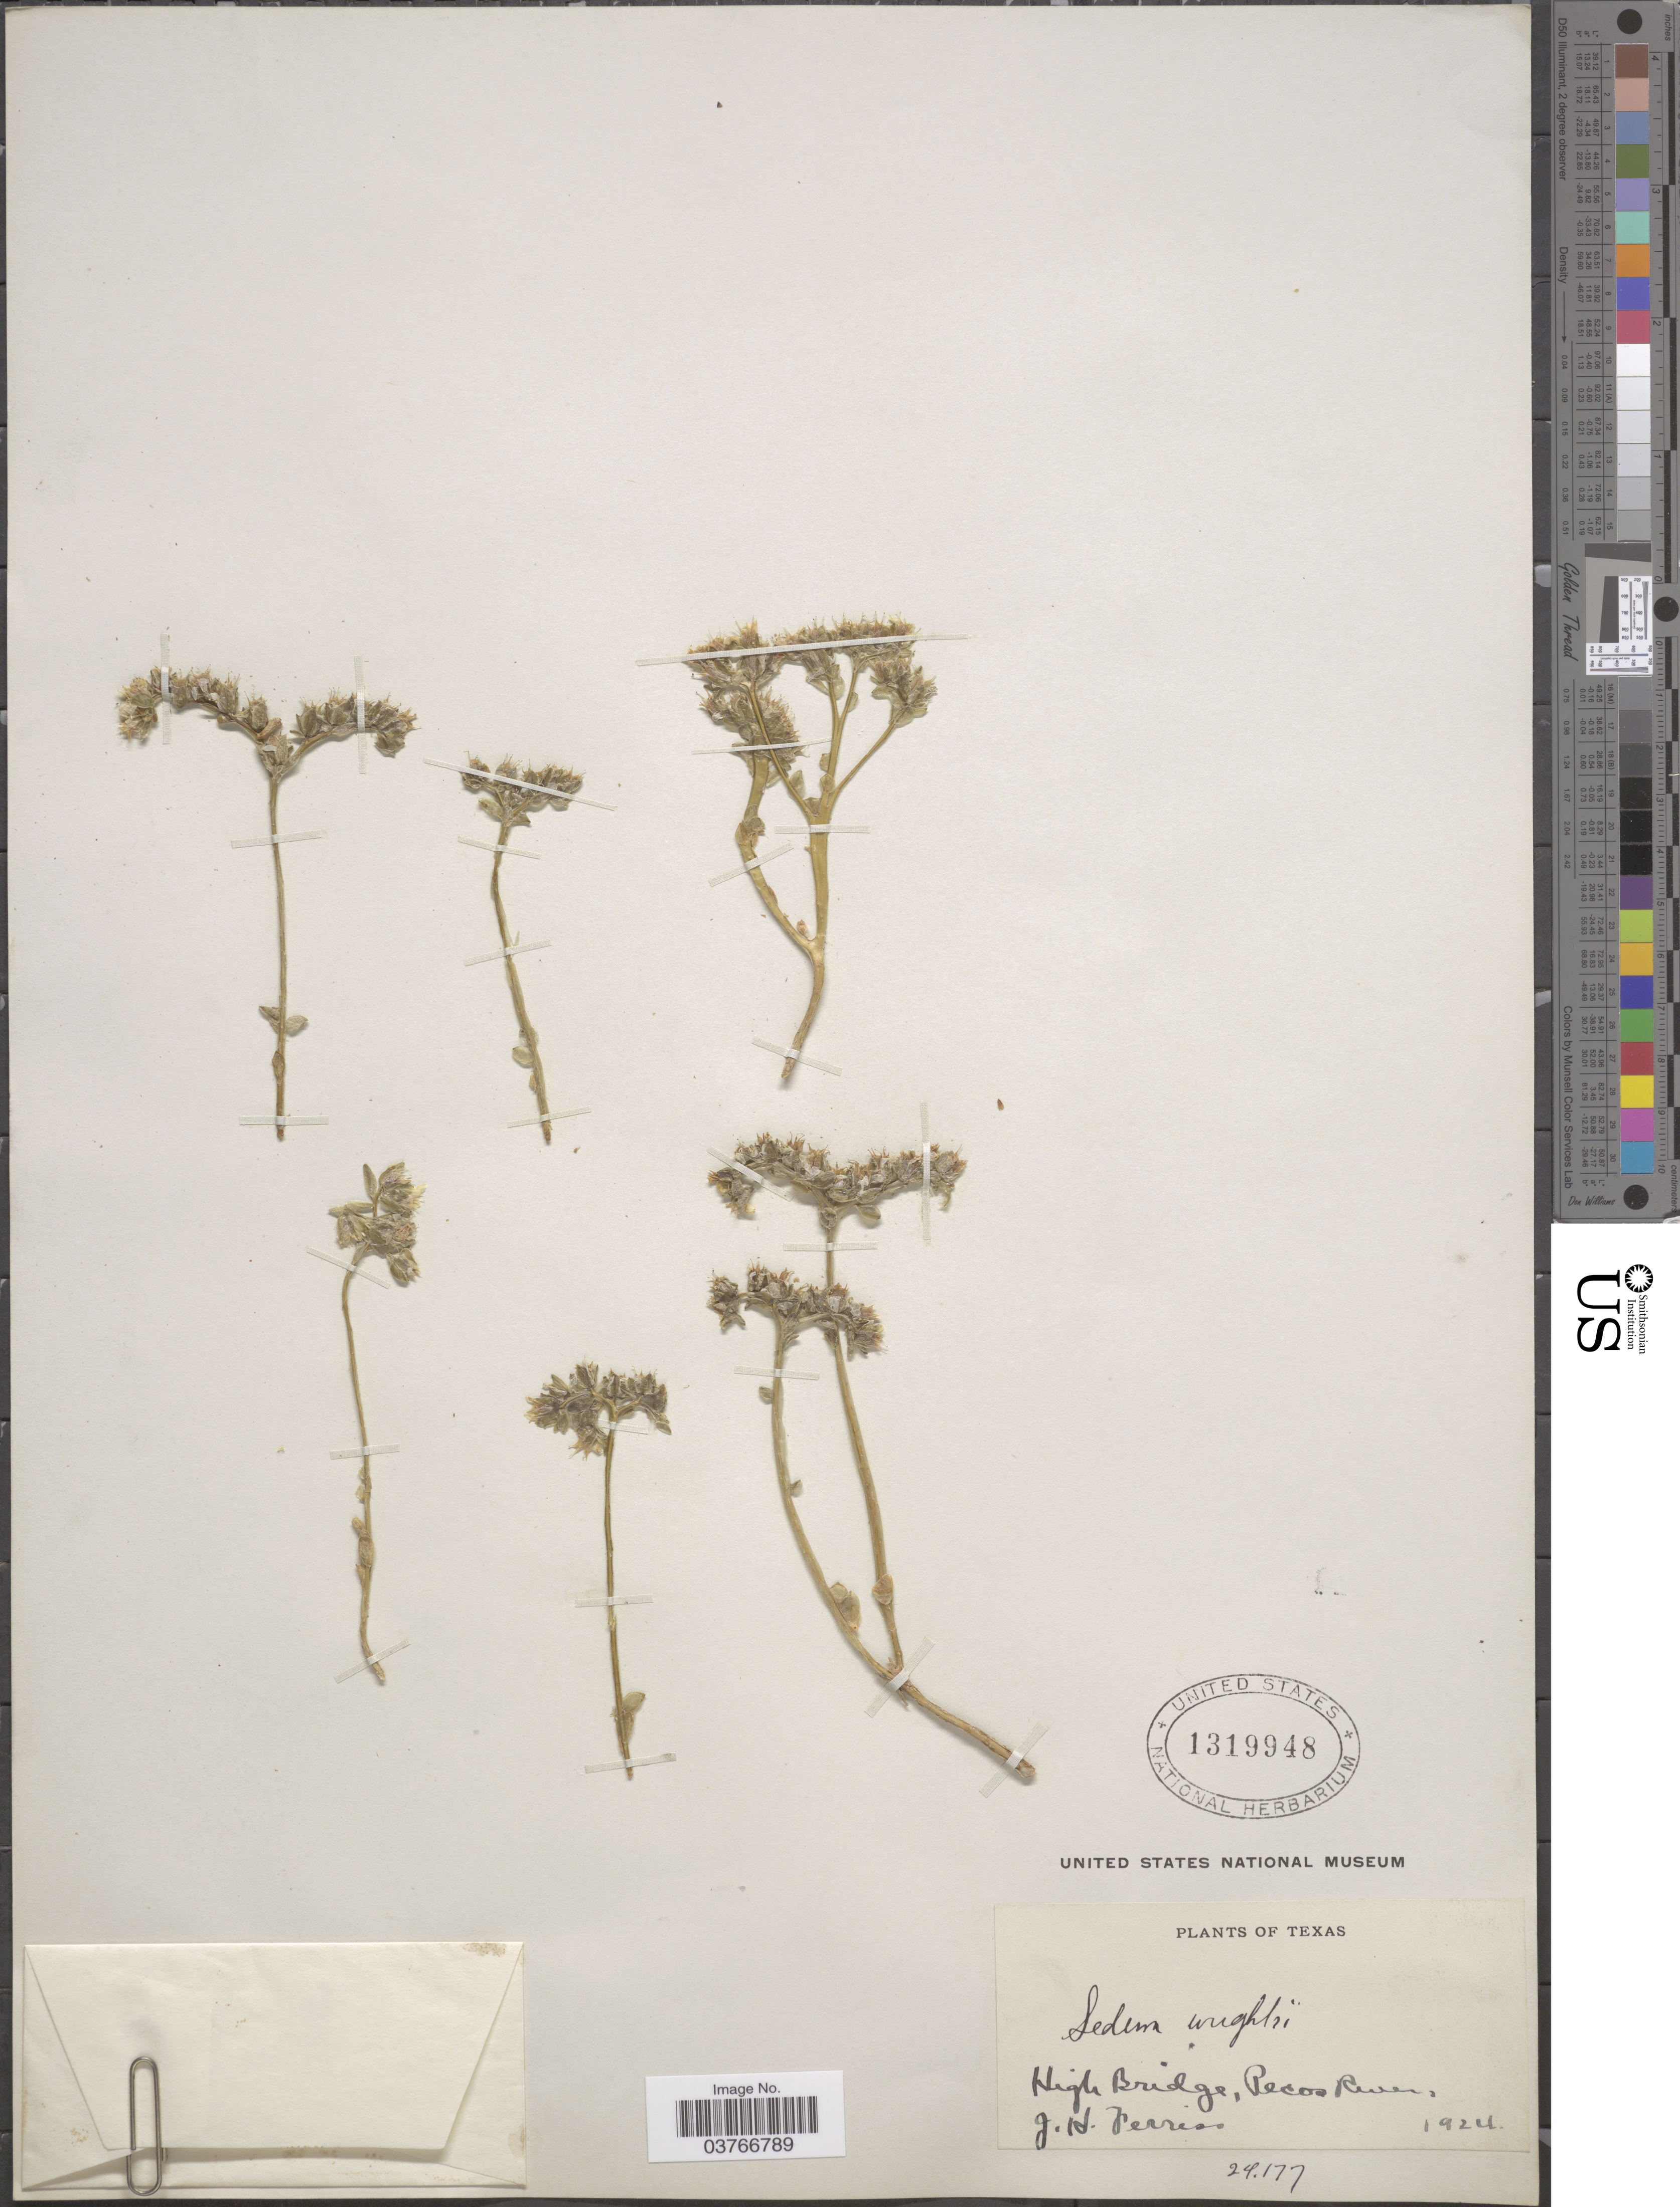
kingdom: Plantae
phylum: Tracheophyta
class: Magnoliopsida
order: Saxifragales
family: Crassulaceae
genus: Sedum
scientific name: Sedum wrightii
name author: A. Gray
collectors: J. Ferriss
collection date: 1924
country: United States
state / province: Texas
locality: High Bridge, Pecos River.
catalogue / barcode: US 1319948